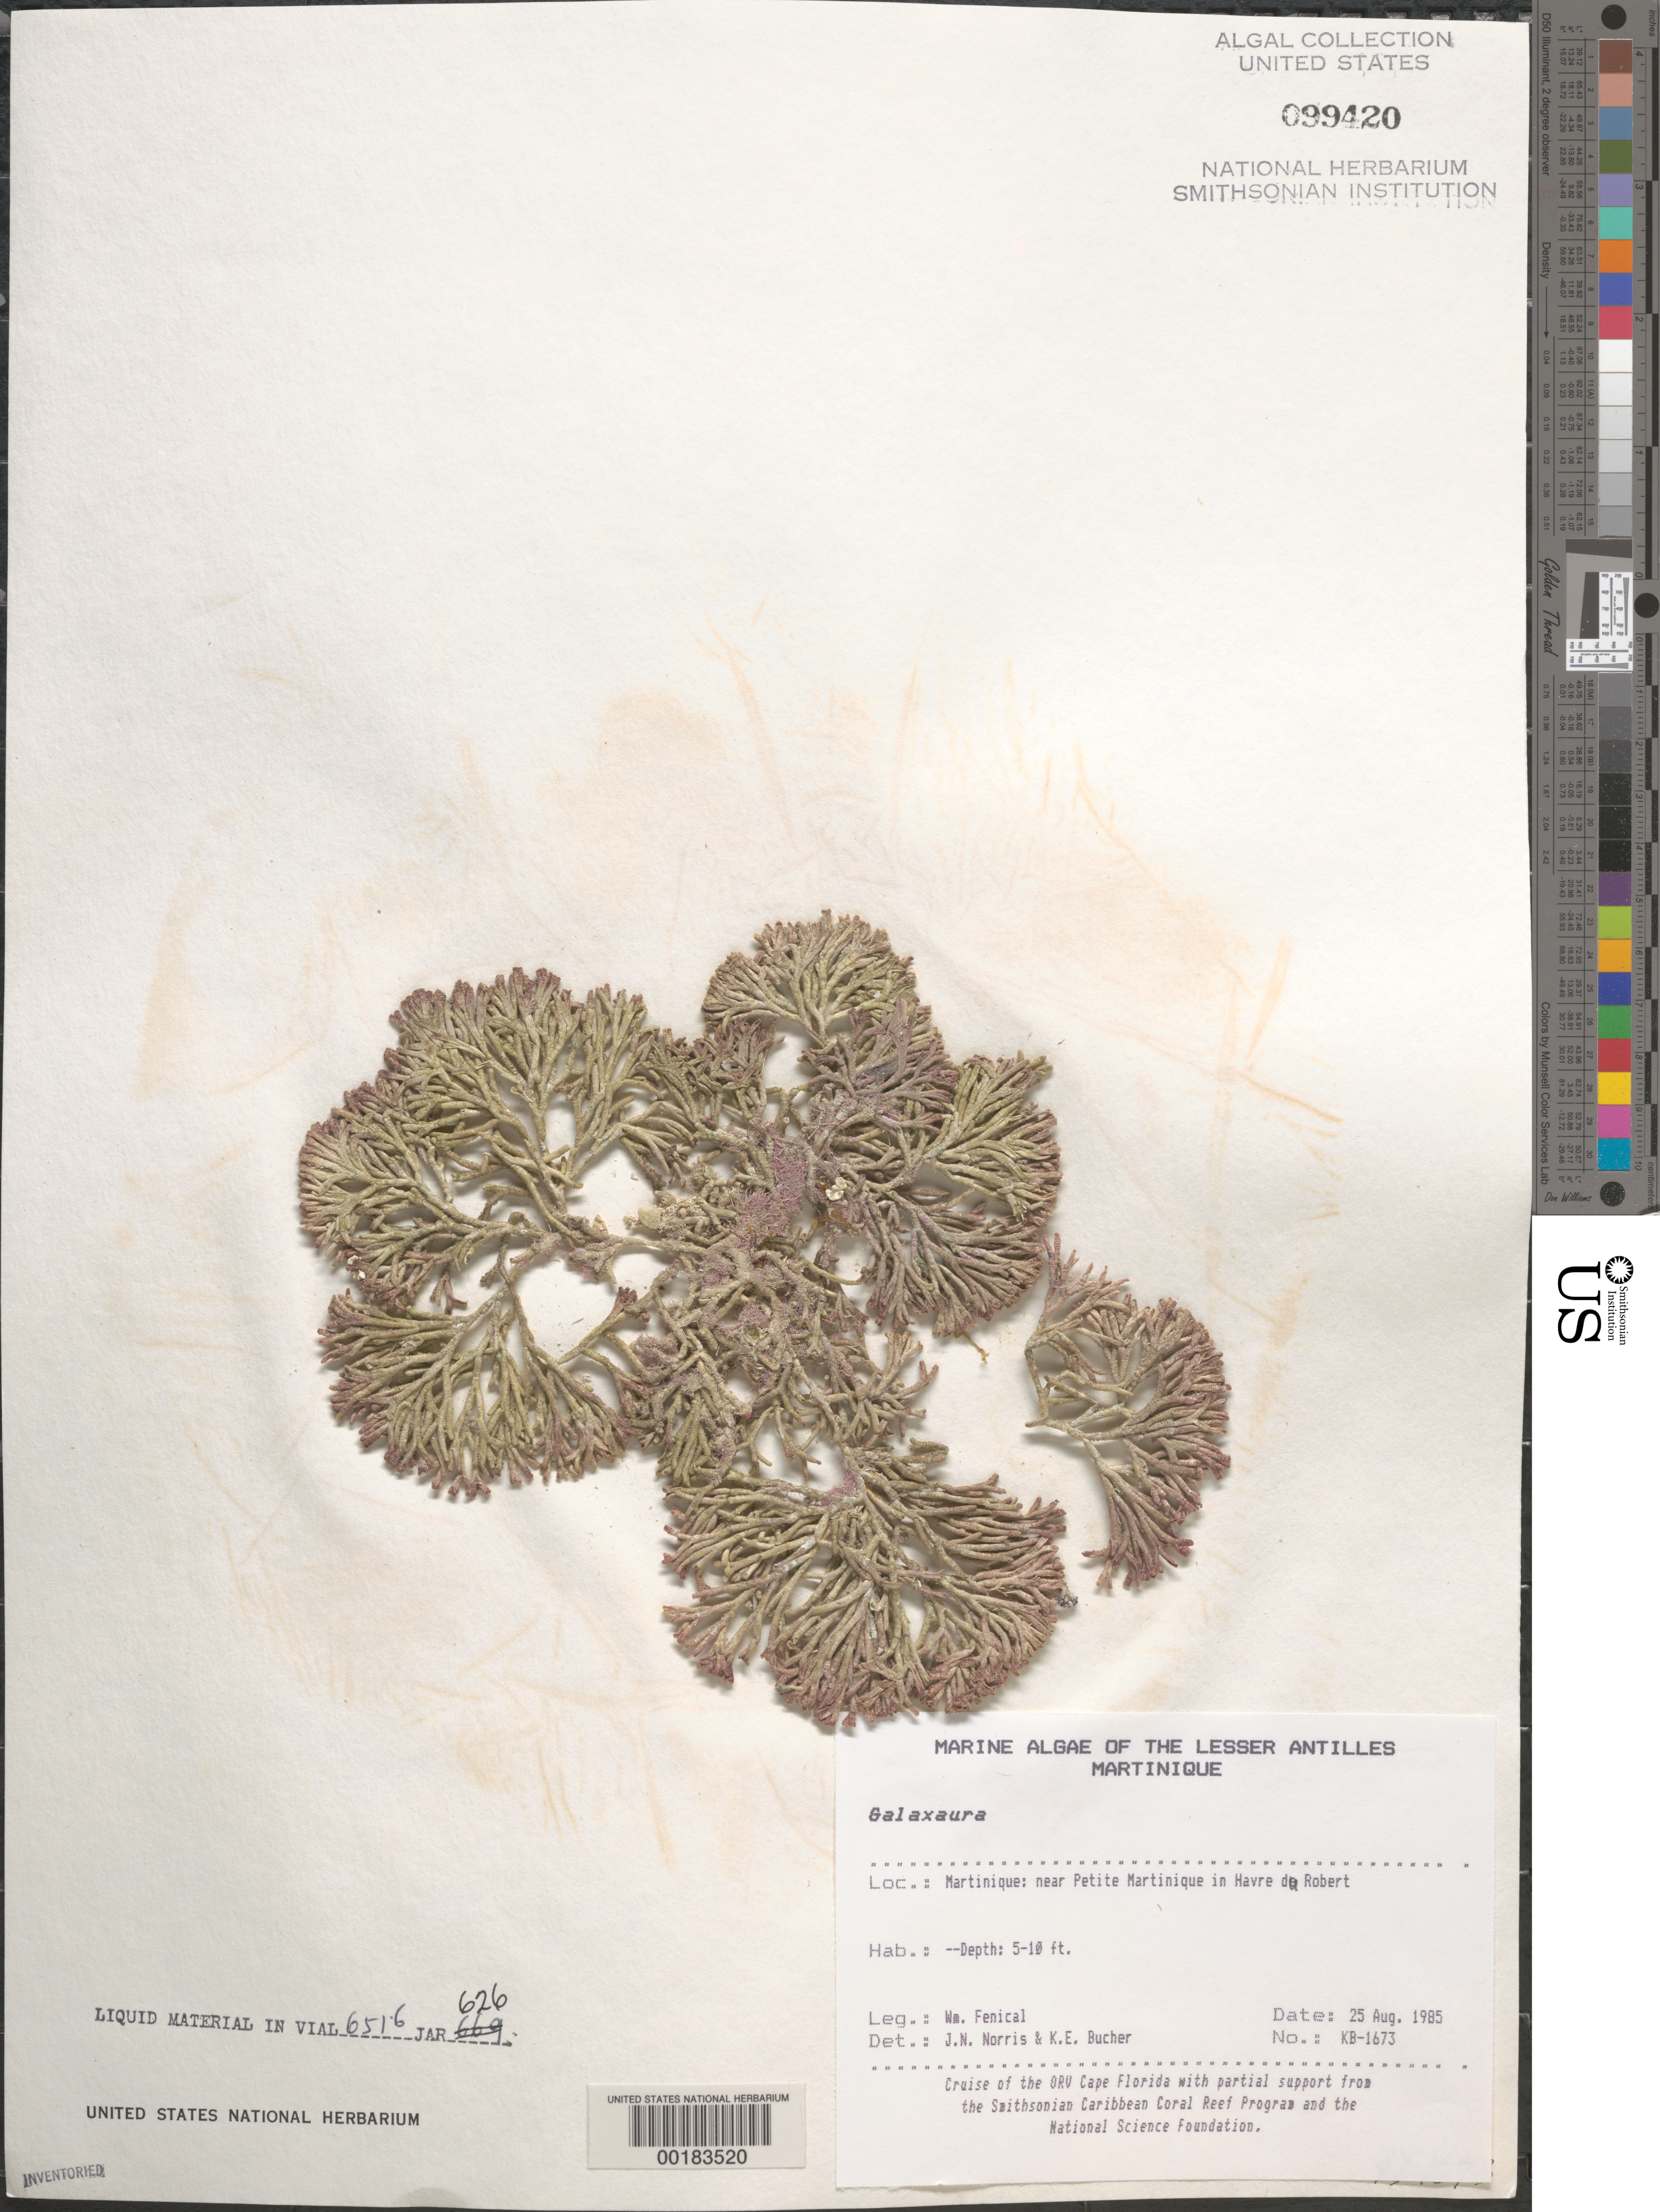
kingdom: Plantae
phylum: Rhodophyta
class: Florideophyceae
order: Nemaliales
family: Galaxauraceae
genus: Galaxaura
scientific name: Galaxaura sp.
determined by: Norris, J. N.; Bucher, K. E.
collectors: K. E. Bucher & B. Brooks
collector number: Kb-1673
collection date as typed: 25 Aug 1985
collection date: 1985-08-25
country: Martinique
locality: Havre du Robert, Near Petite Martinique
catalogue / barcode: US 99420